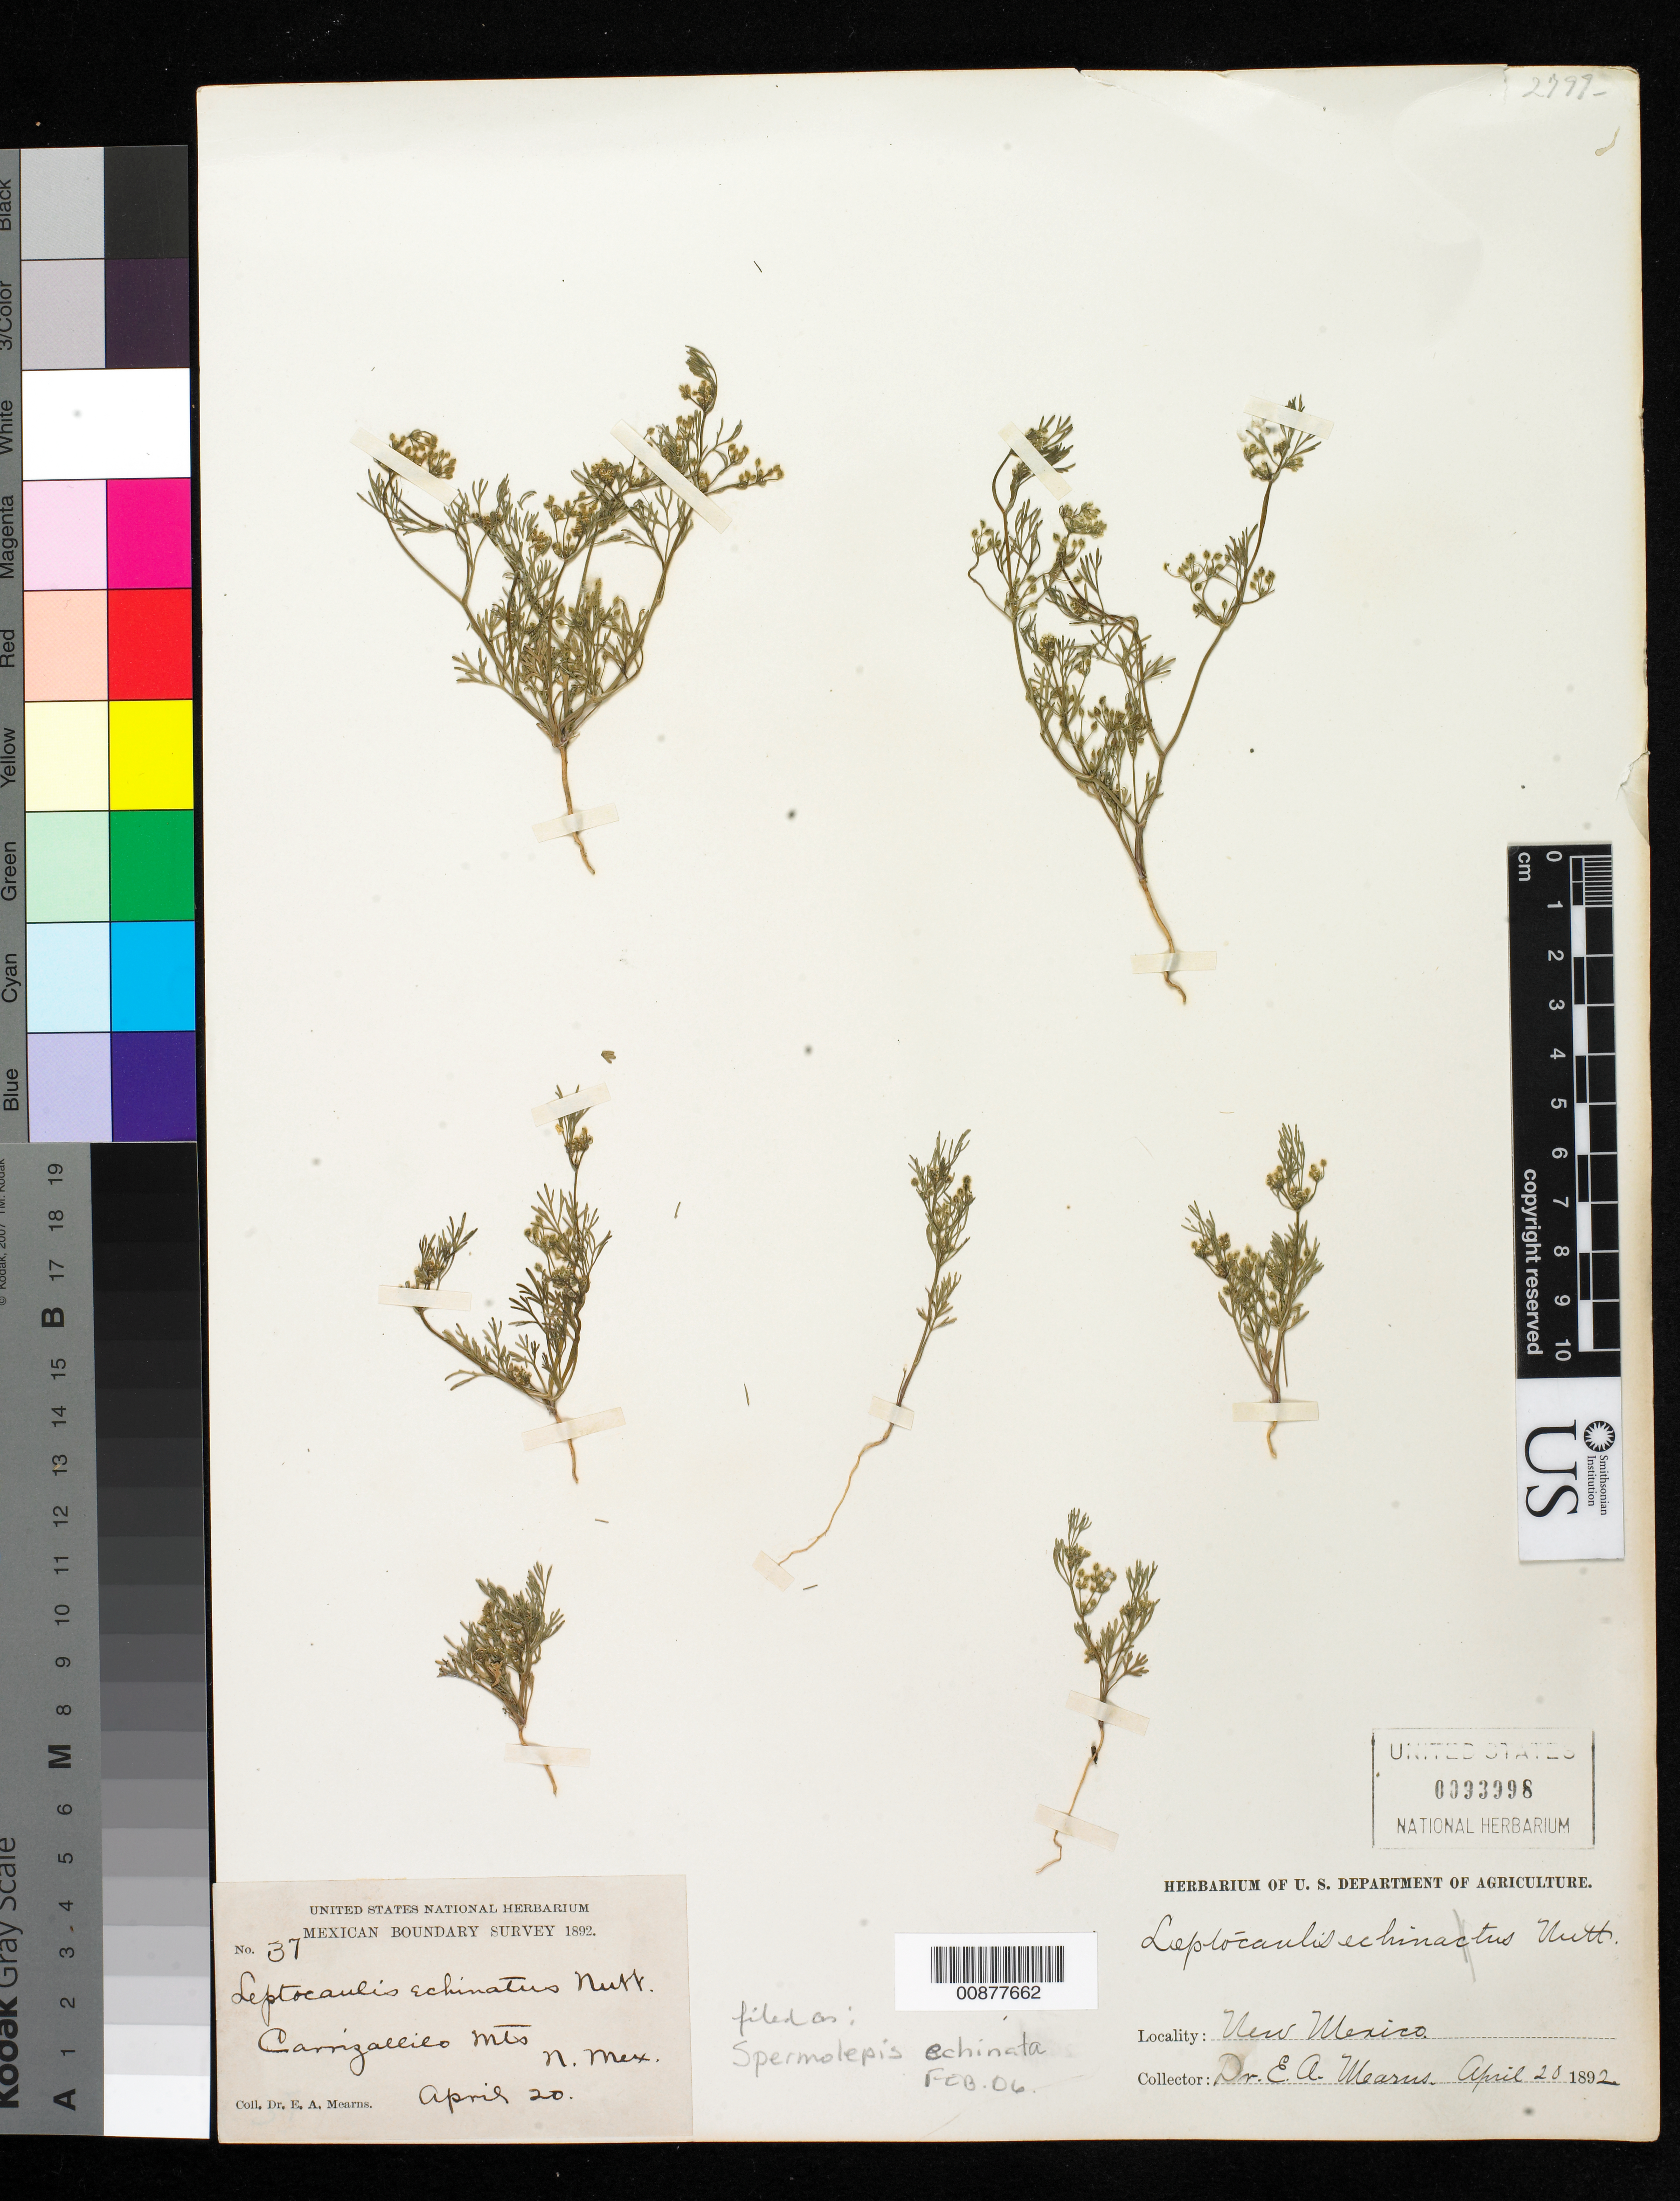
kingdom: Plantae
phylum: Tracheophyta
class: Magnoliopsida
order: Apiales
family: Apiaceae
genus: Spermolepis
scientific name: Spermolepis echinata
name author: (Nutt. ex DC.) A. Heller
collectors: E. A. Mearns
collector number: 37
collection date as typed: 20 Apr 1892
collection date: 1892-04-20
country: United States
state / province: New Mexico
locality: Carrizalillo Mts., New Mexico.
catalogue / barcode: US 93998